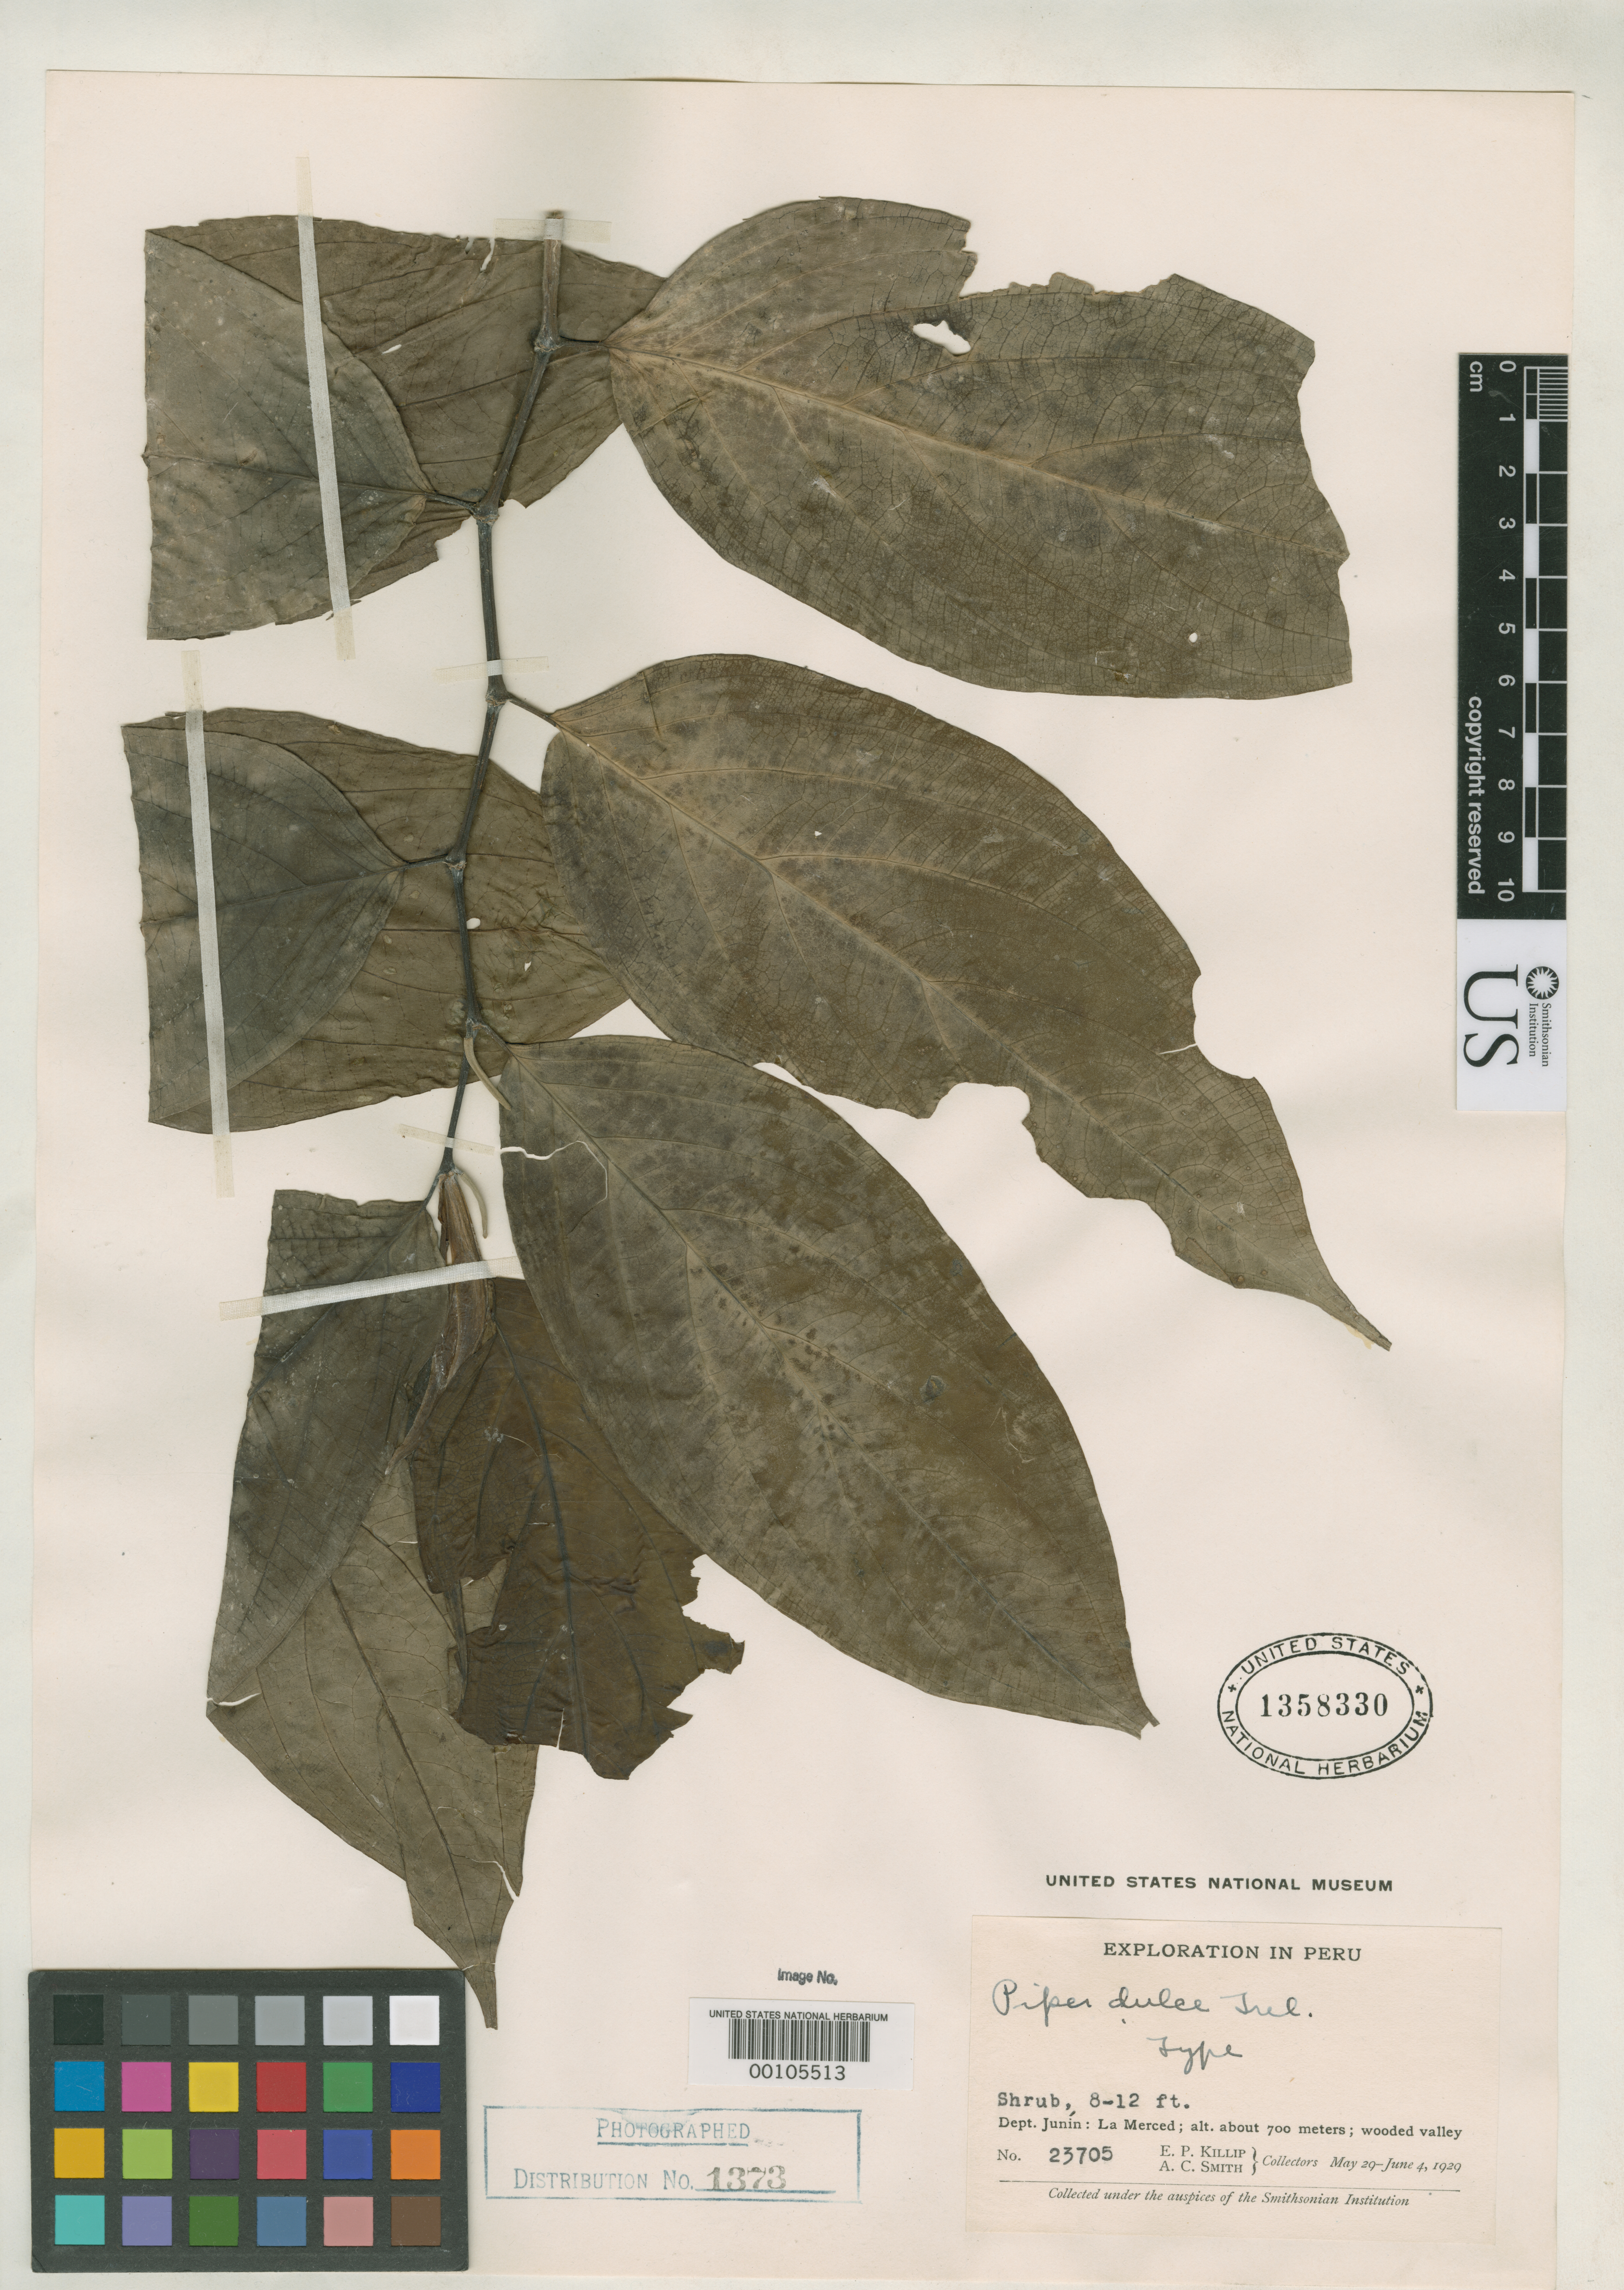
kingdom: Plantae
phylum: Tracheophyta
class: Magnoliopsida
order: Piperales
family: Piperaceae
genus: Piper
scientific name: Piper dulce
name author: Trel. in J.F. Macbr.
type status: Holotype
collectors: E. P. Killip & A. C. Smith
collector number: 23705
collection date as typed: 29 May 1929 to 04 Jun 1929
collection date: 1929-05-29/1929-06-04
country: Peru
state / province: Junín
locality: La Merced.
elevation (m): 700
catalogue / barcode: US 1358330